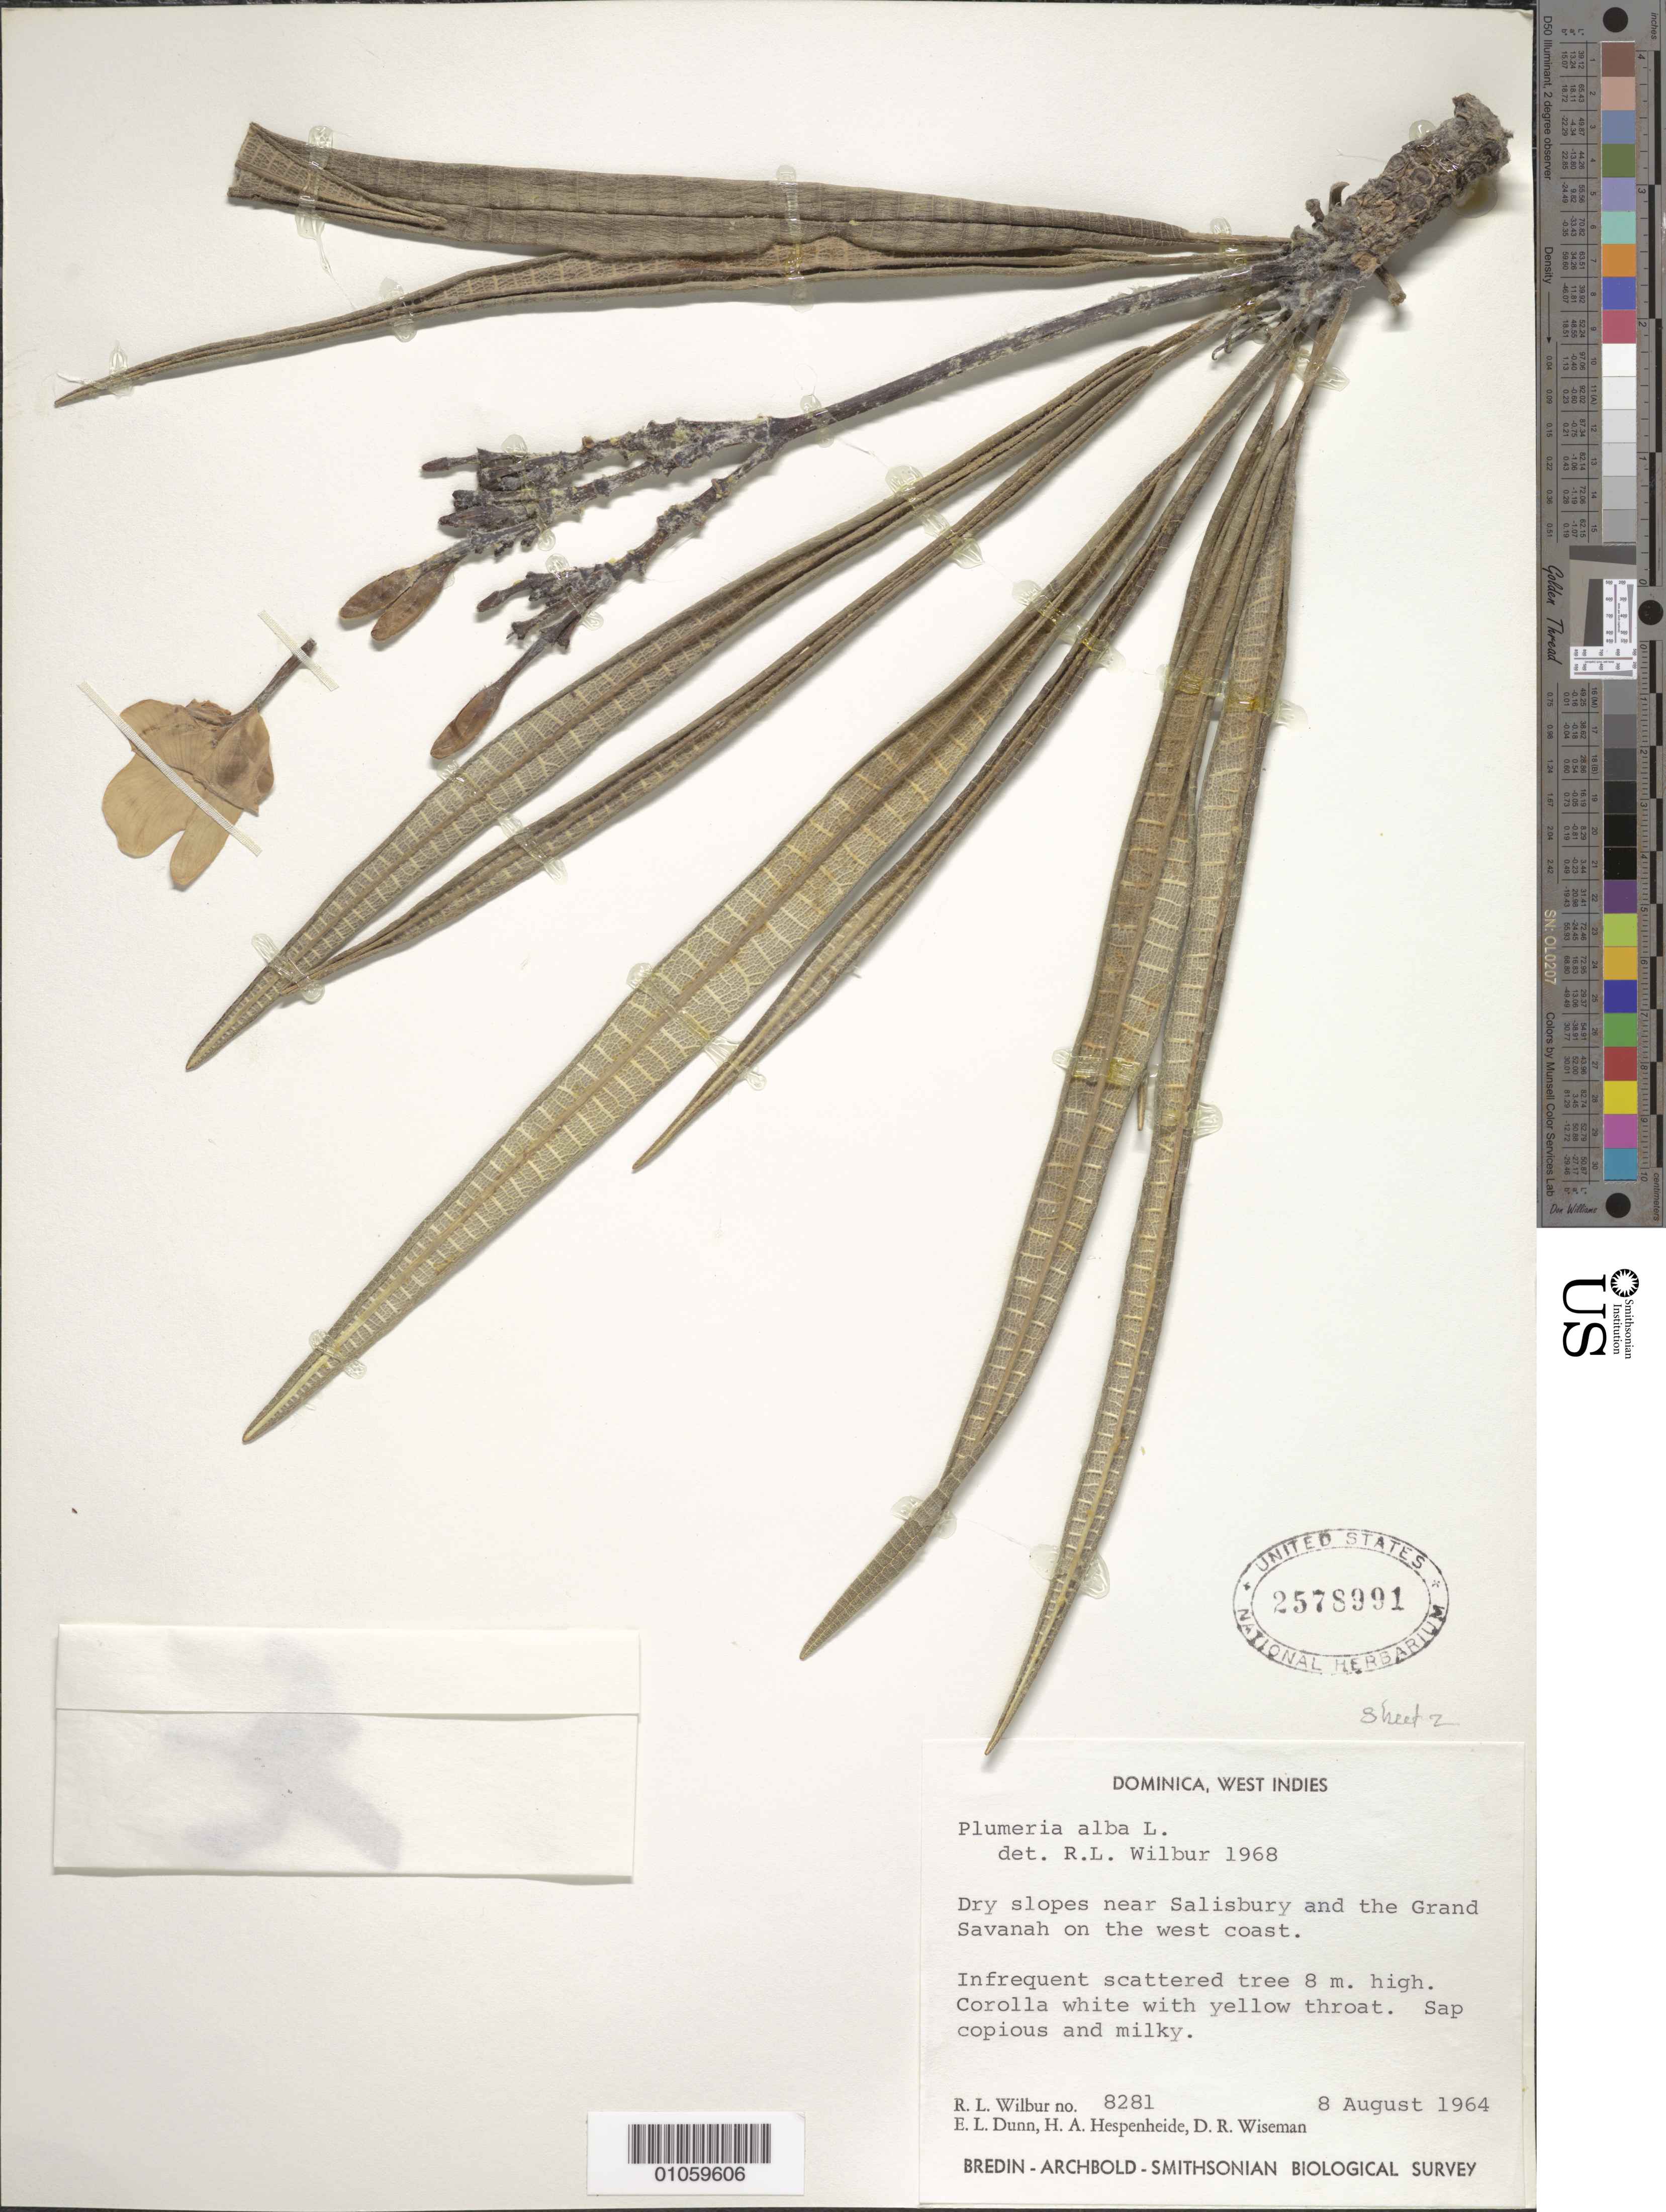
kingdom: Plantae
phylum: Tracheophyta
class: Magnoliopsida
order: Gentianales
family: Apocynaceae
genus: Plumeria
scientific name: Plumeria alba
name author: L.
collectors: R. L. Wilbur, E. Dunn, H. A. Hespenheide & D. R. Wiseman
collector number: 8281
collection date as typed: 08 Aug 1964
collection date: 1964-08-08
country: Dominica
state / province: St. Joseph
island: Dominica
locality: Dry slopes near Salisbury and the Grand Savanah on the west coast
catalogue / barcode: US 2578991